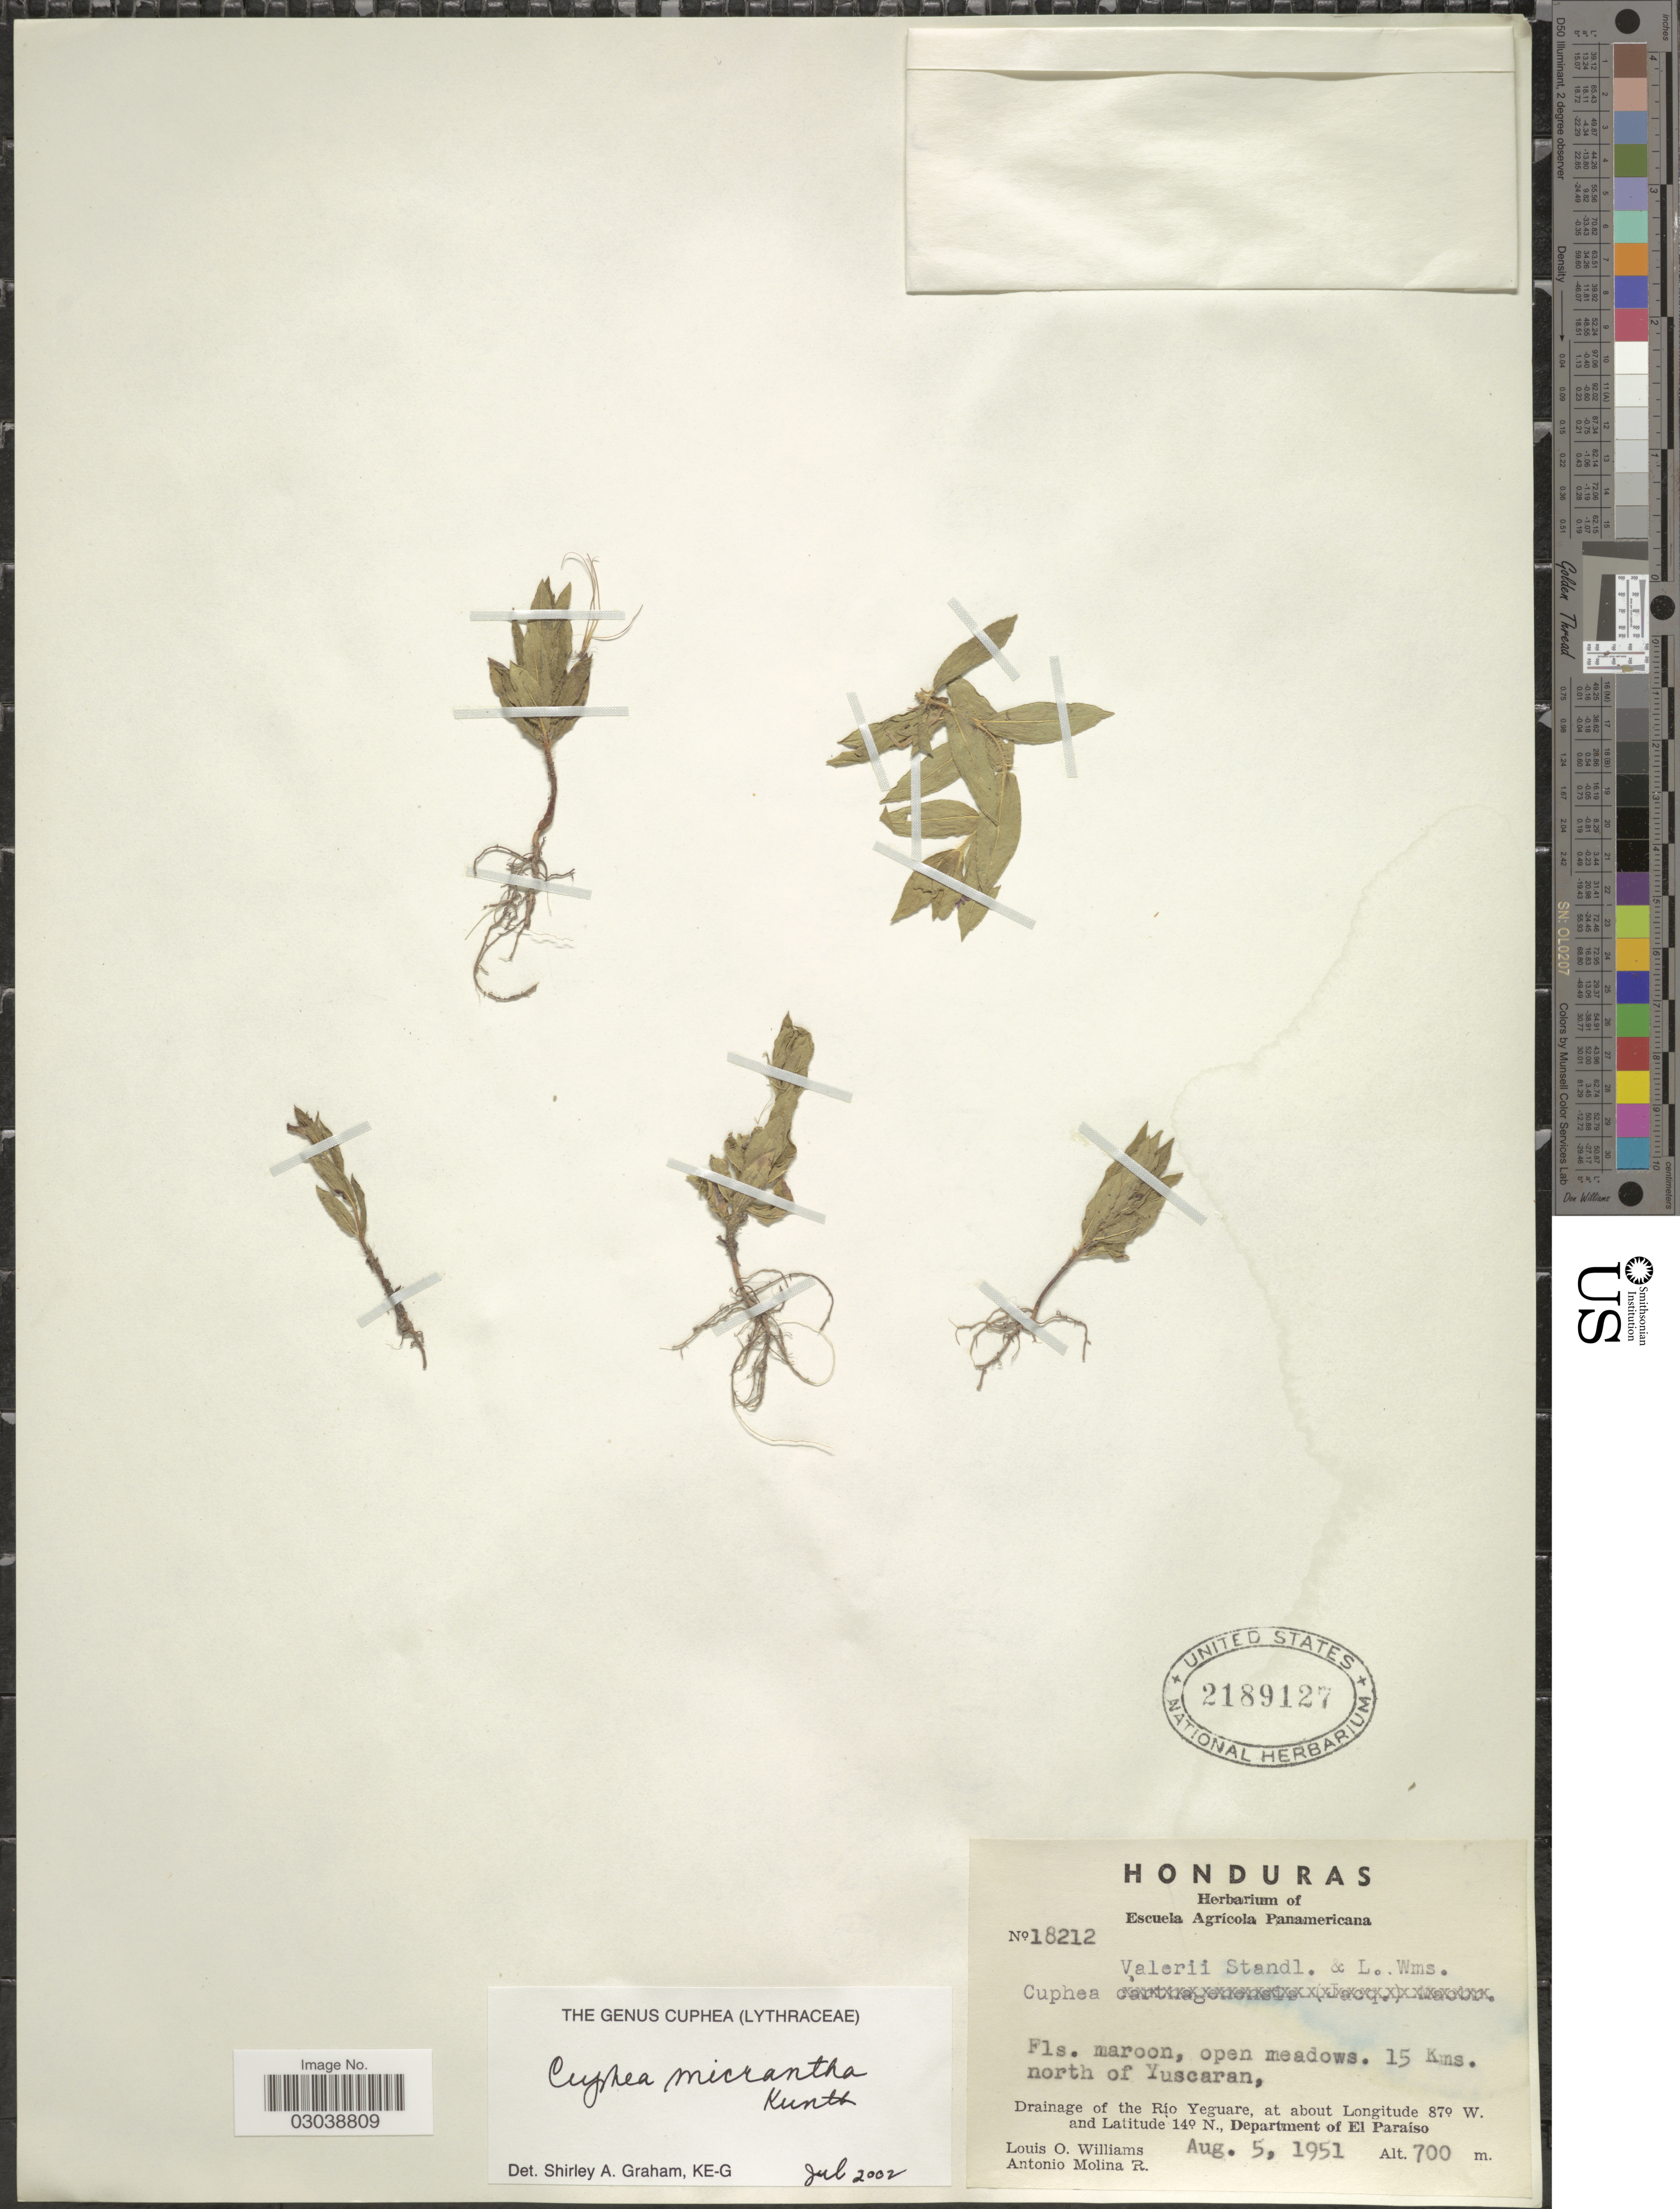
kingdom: Plantae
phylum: Tracheophyta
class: Magnoliopsida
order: Myrtales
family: Lythraceae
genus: Cuphea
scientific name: Cuphea micrantha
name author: Kunth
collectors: L. O. Williams & A. Molina R.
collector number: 18212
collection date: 1951-08-05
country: Honduras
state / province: El Paraíso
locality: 15 Kms. north of Yuscaran, Drainage of the Río Yeguare, Departement of El Paraíso.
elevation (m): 700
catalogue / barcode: US 2189127